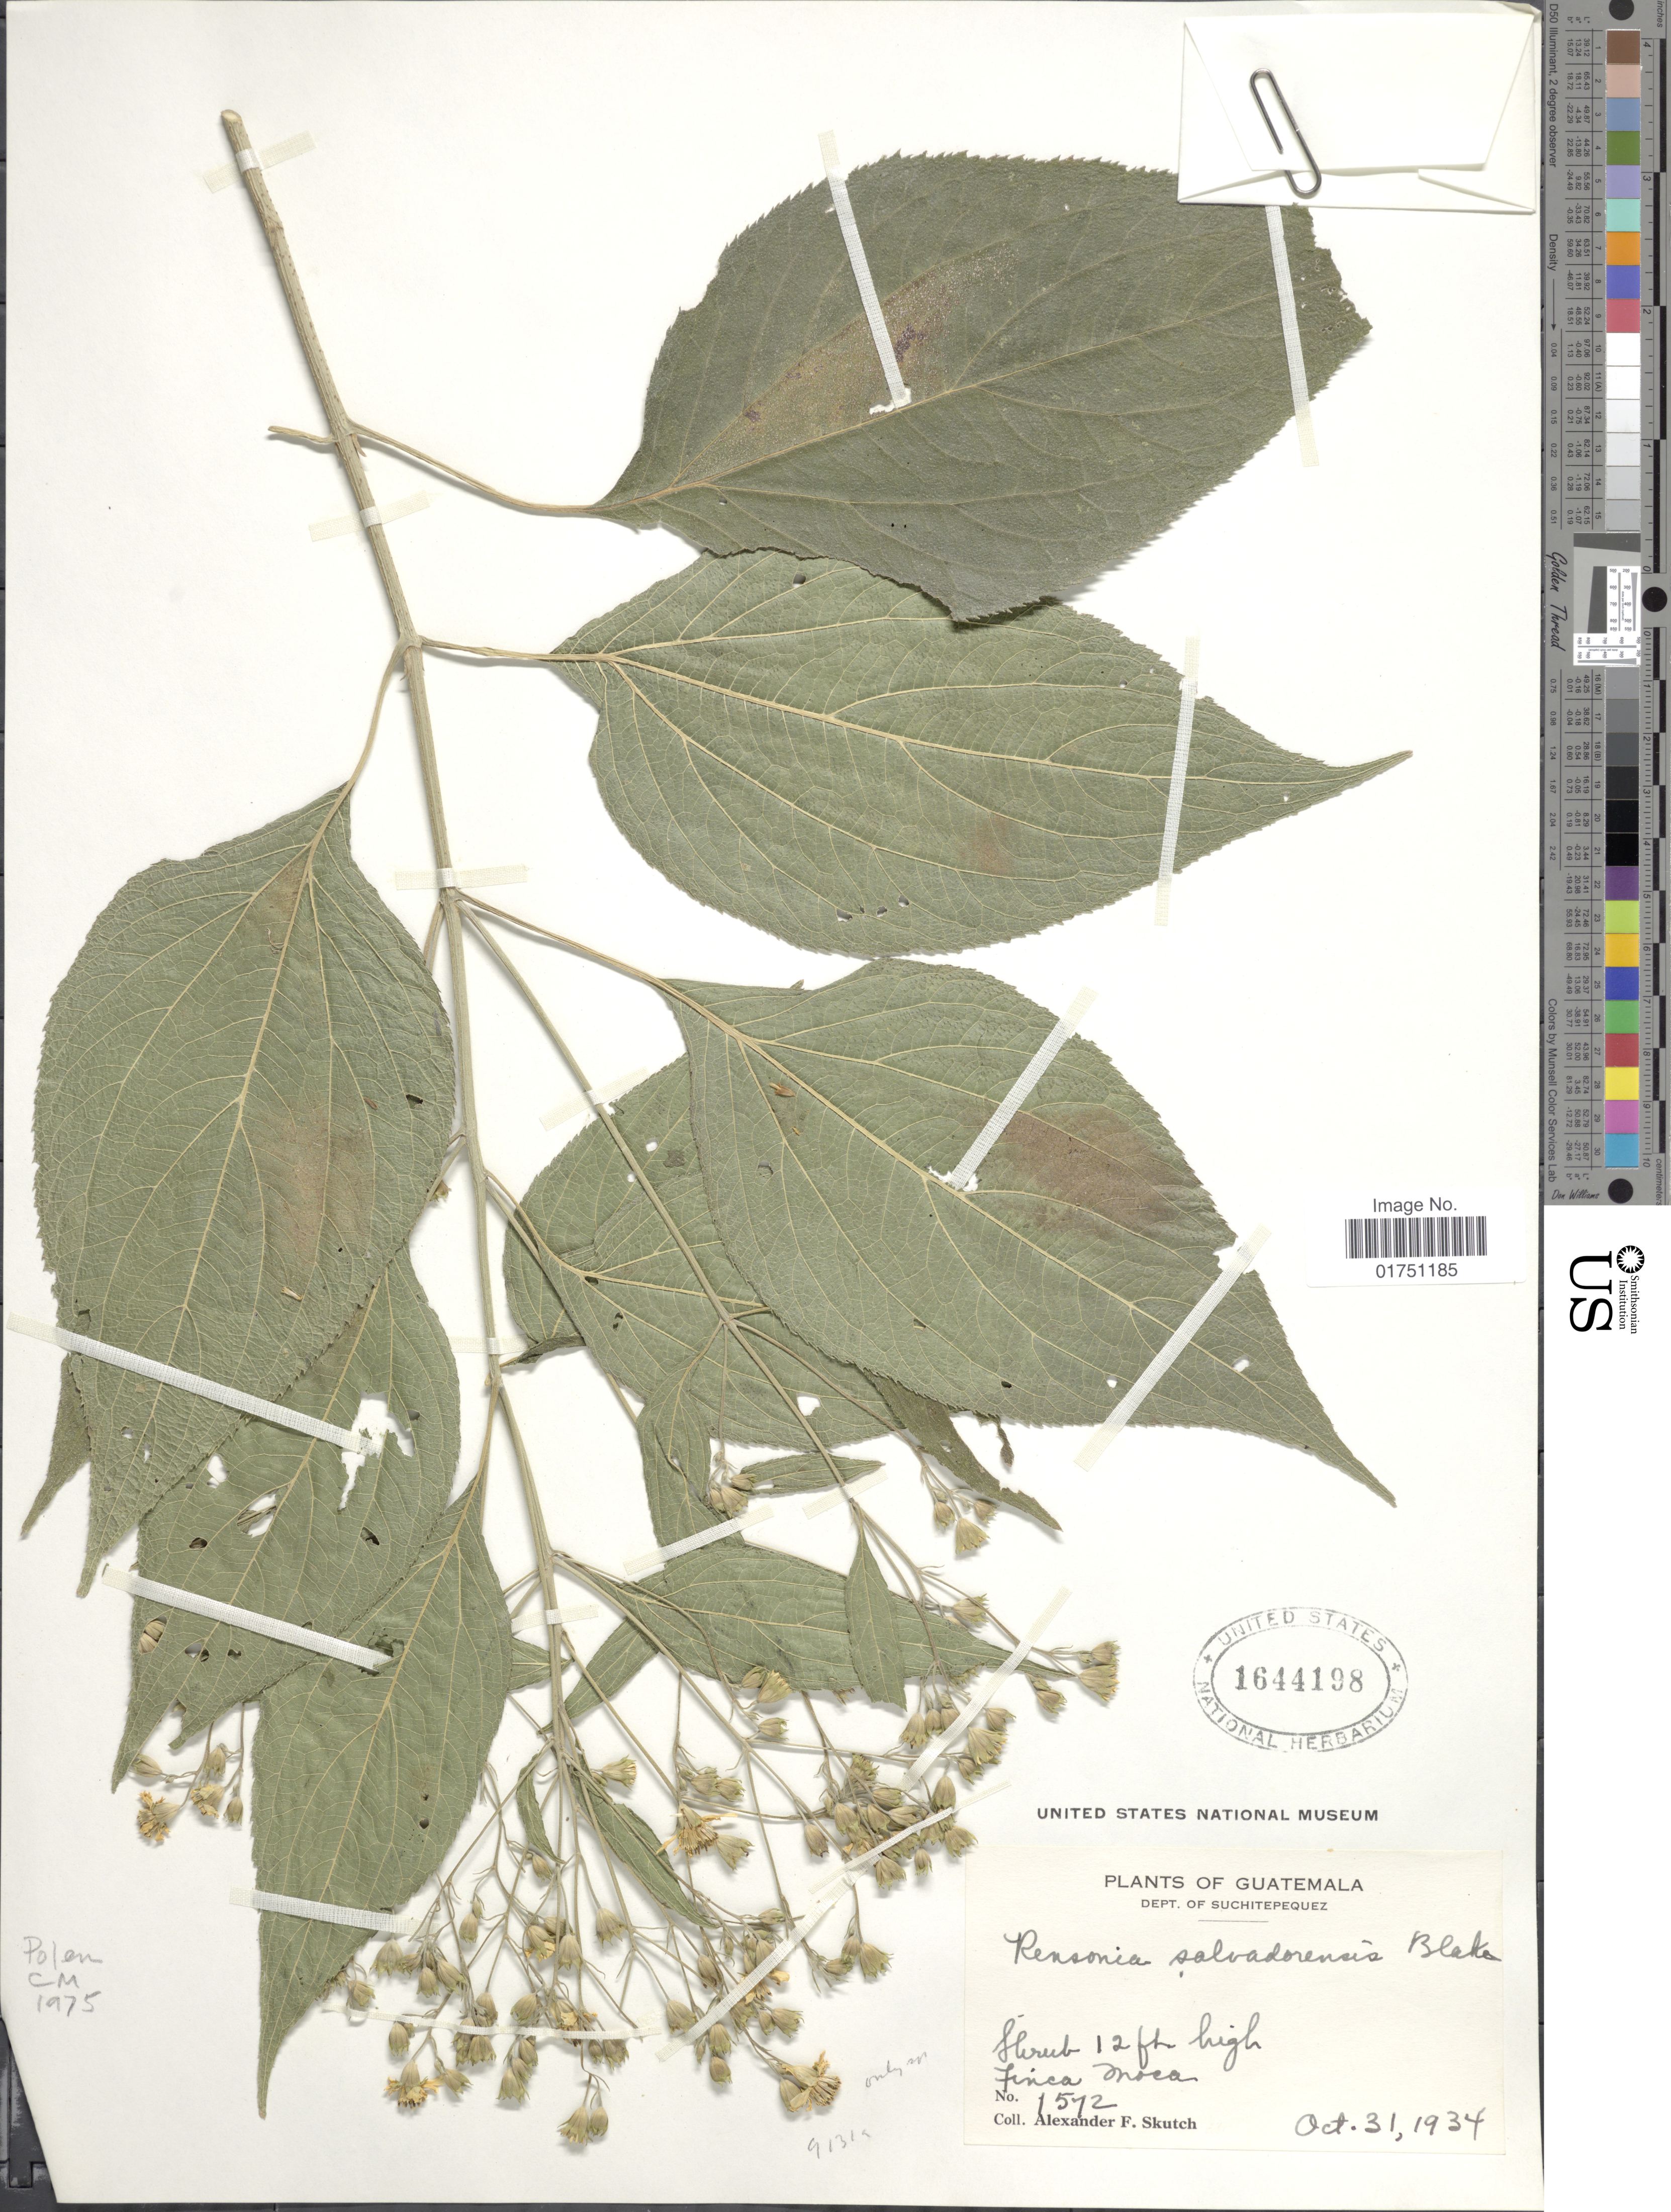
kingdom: Plantae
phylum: Tracheophyta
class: Magnoliopsida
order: Asterales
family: Asteraceae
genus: Rensonia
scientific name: Rensonia salvadorica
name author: S.F. Blake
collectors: A. F. Skutch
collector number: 1572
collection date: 1934-10-31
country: Guatemala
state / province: Suchitepéquez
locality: Dept. of Suchitepequez. Finca Moca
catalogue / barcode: US 1644198